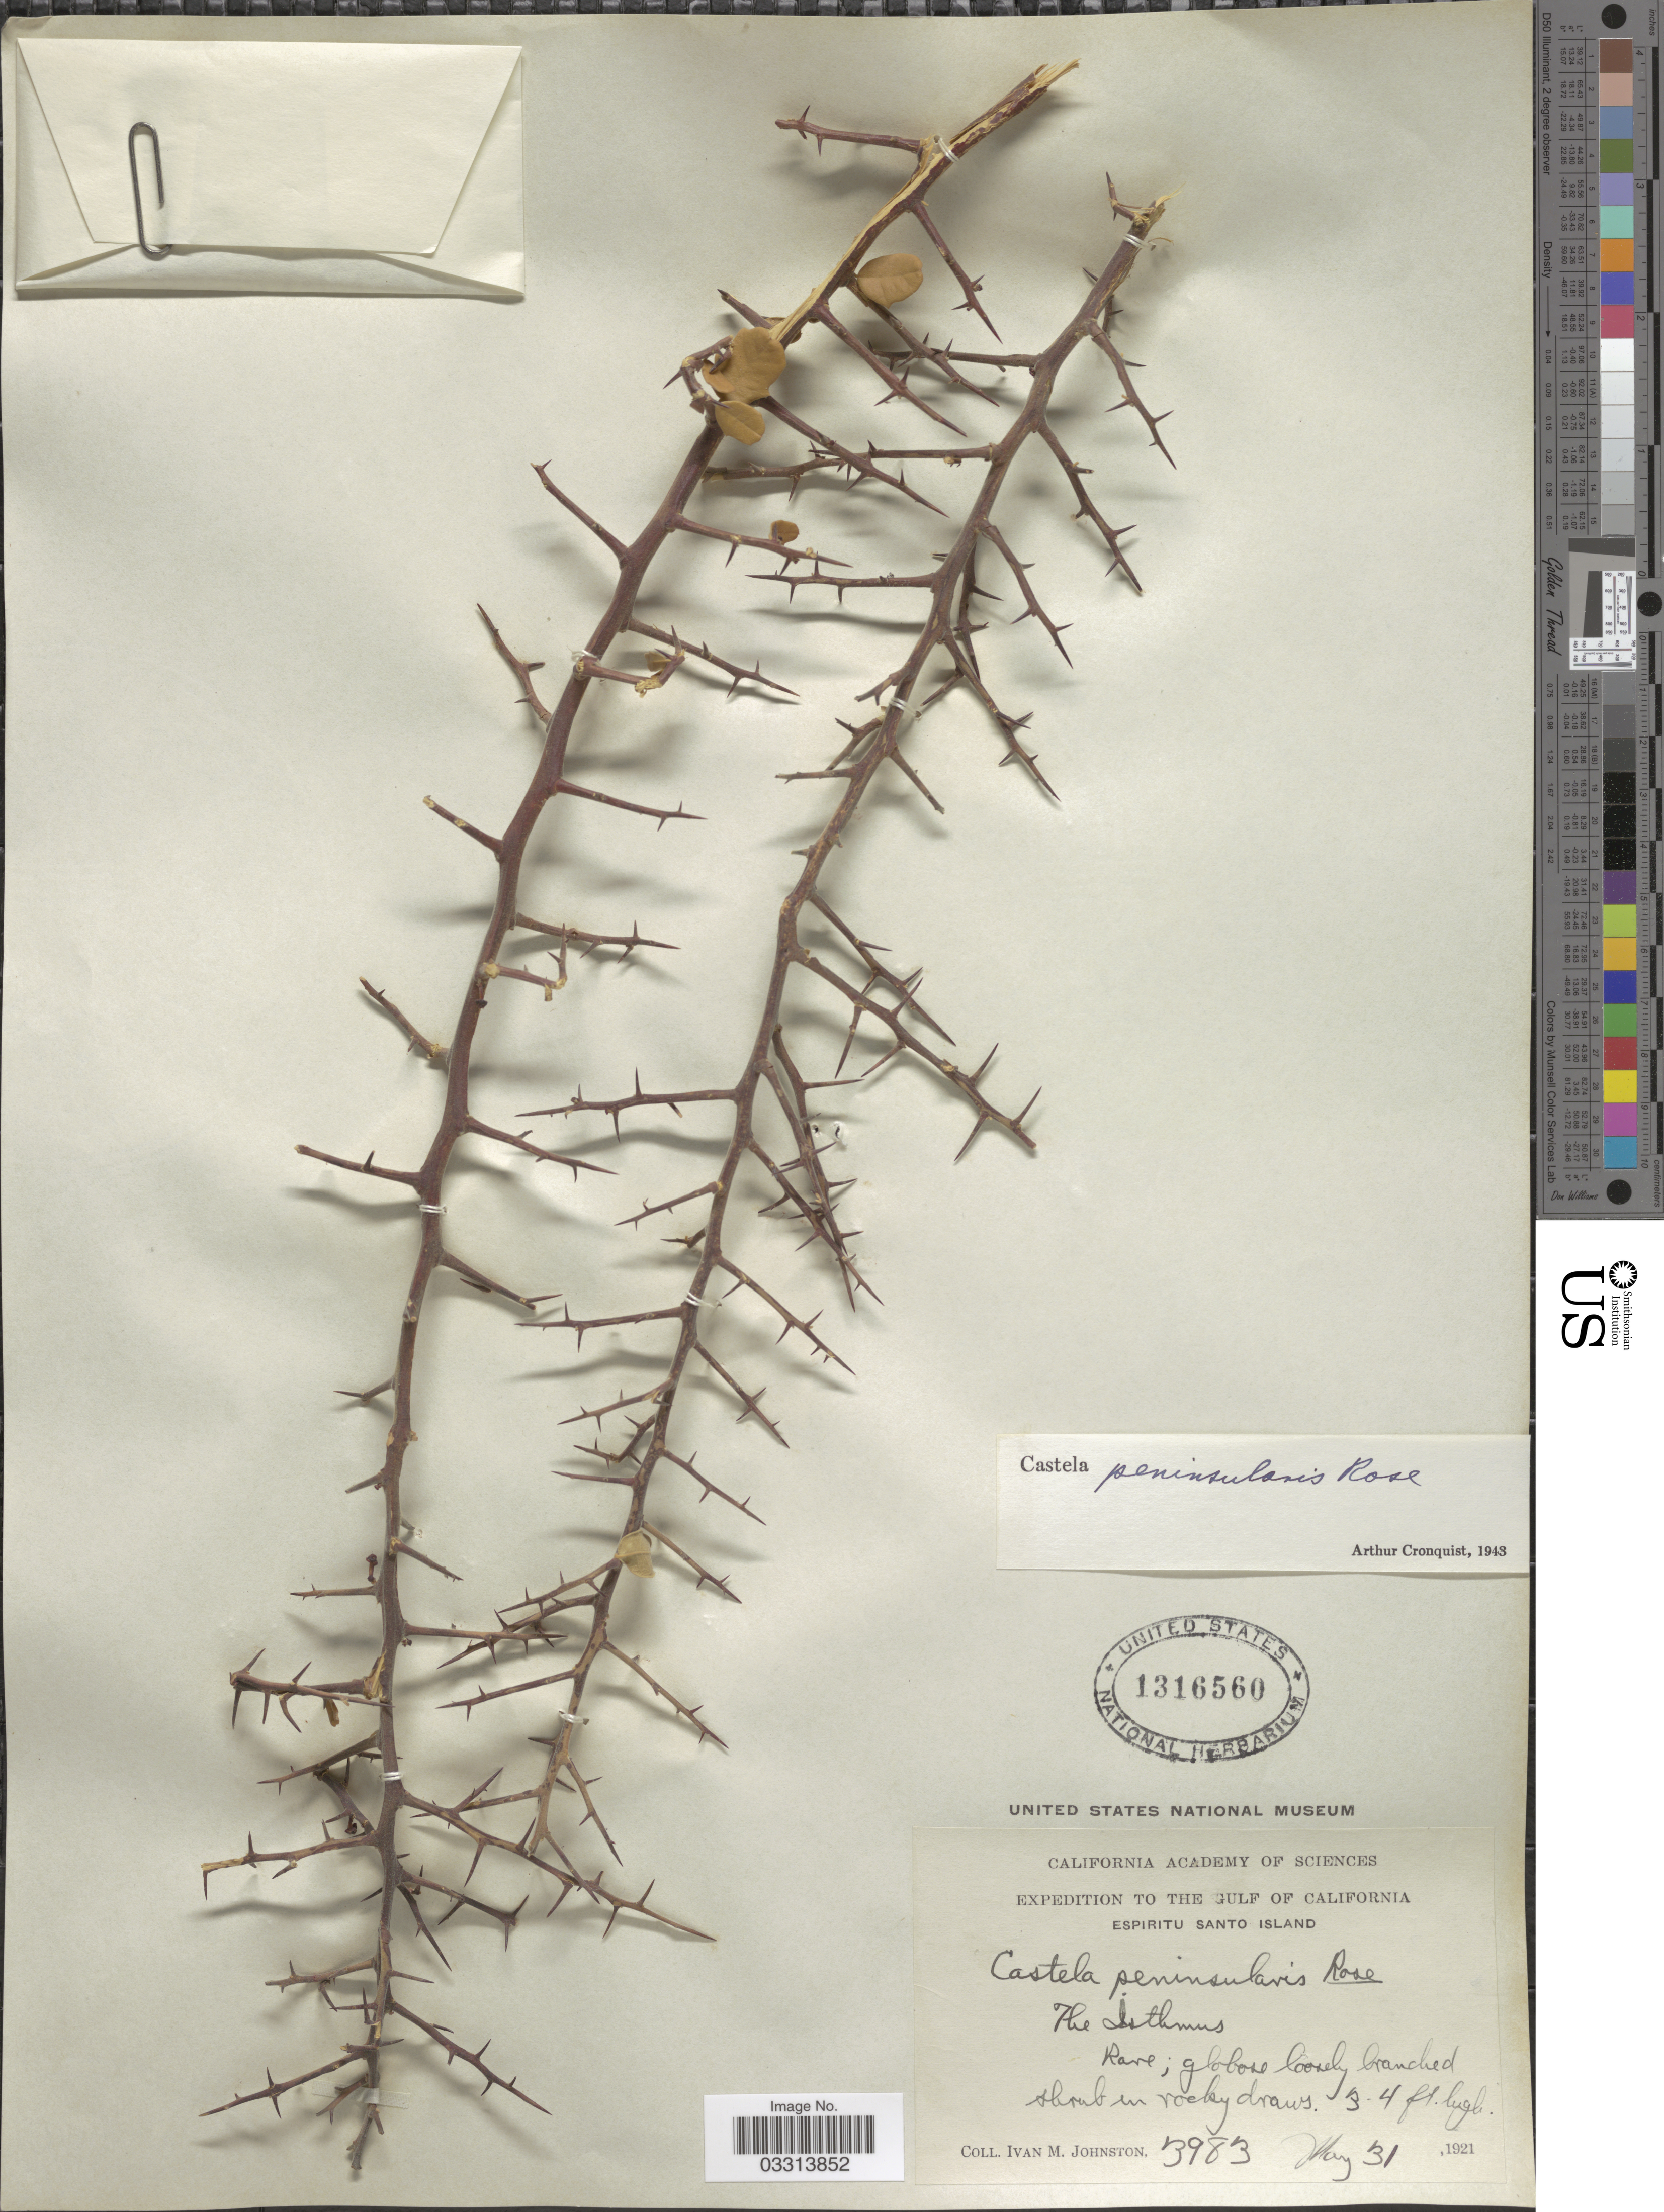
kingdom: Plantae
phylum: Tracheophyta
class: Magnoliopsida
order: Sapindales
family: Simaroubaceae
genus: Castela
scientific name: Castela peninsularis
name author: Rose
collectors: I.M. Johnston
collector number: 3983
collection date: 1921-05-31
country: United States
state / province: California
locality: The Gulf of California, Espiritu Santo Island.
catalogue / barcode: US 1316560